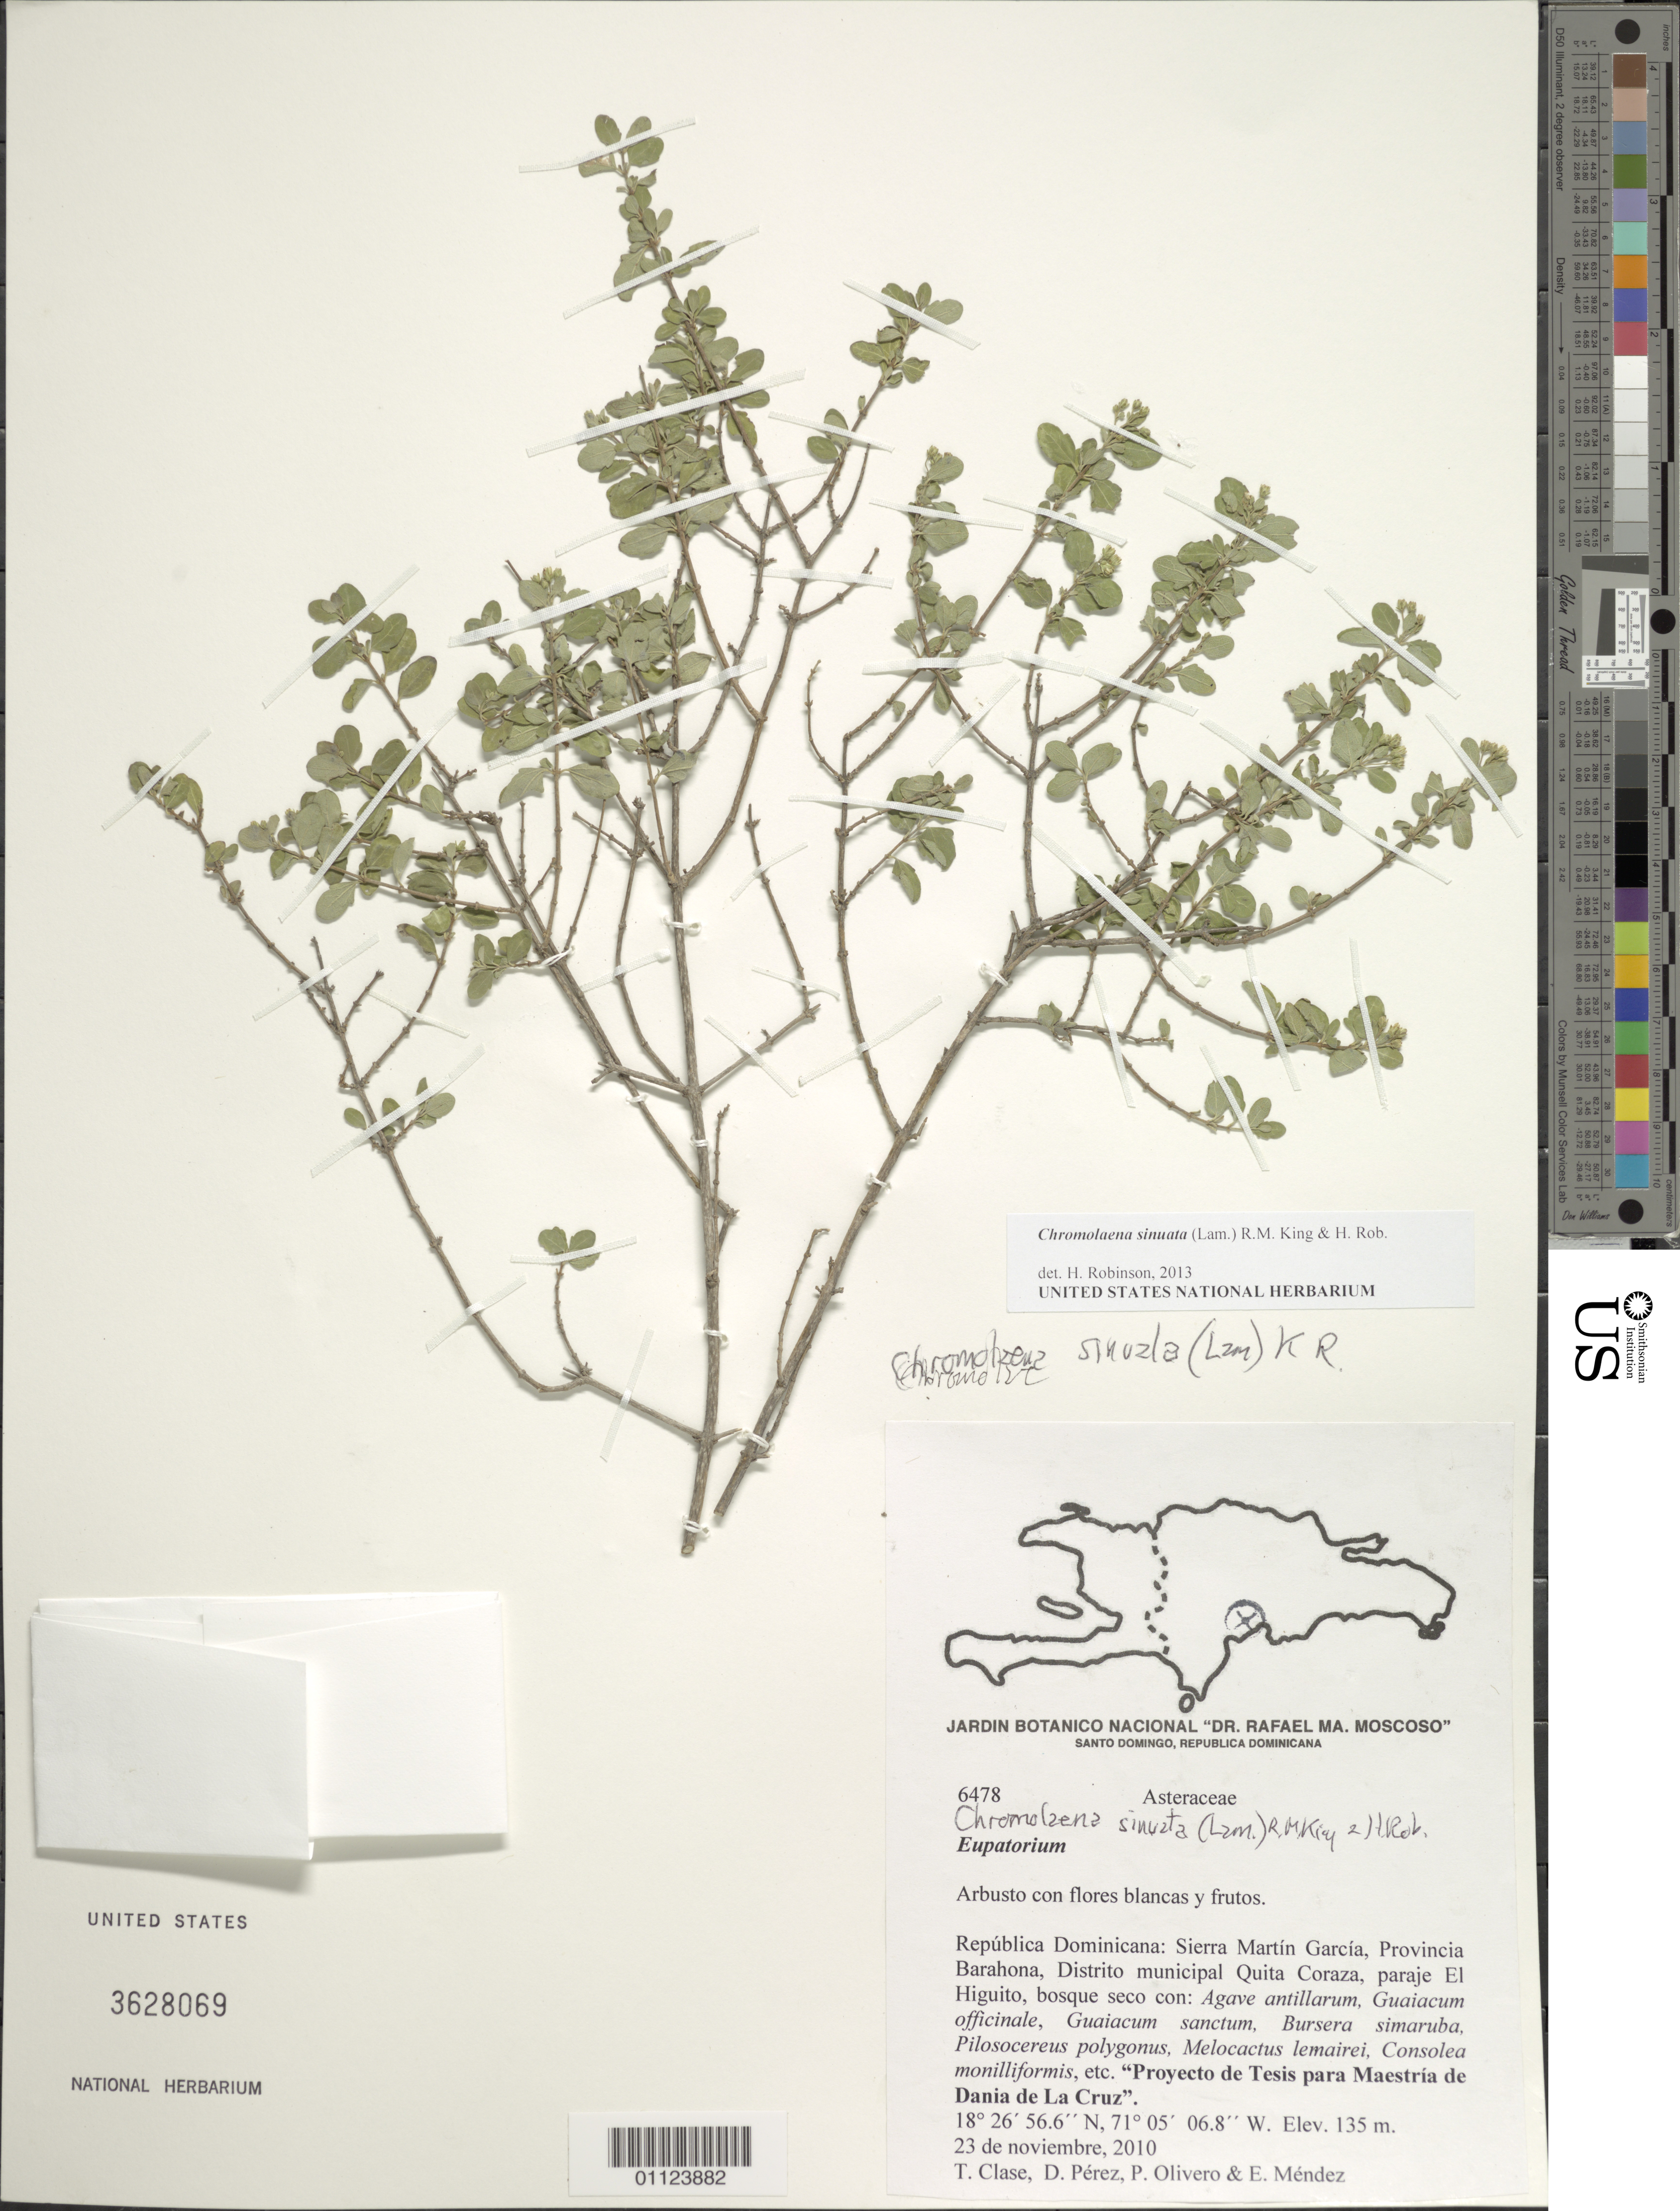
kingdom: Plantae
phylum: Tracheophyta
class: Magnoliopsida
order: Asterales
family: Asteraceae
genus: Chromolaena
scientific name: Chromolaena sinuata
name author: (Lam.) R.M. King & H. Rob.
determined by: Robinson, Harold E., (US)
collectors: T. Clase, D. Perez, P. Olivero & E. Méndez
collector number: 6478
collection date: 2010-11-23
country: Dominican Republic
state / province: Barahona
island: Hispaniola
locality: Sierra Martín García, Distrito municipal Quita Coraza, paraje El Higuito.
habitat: Bosque seco con: Agave antillarum, Guaiacum officinale, Guaiacau sanctum, Bursera simaruba, Pilosocereus polygonus, Melocactus lemairei, Consolea monilliformis, etc.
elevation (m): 135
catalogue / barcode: US 3628069